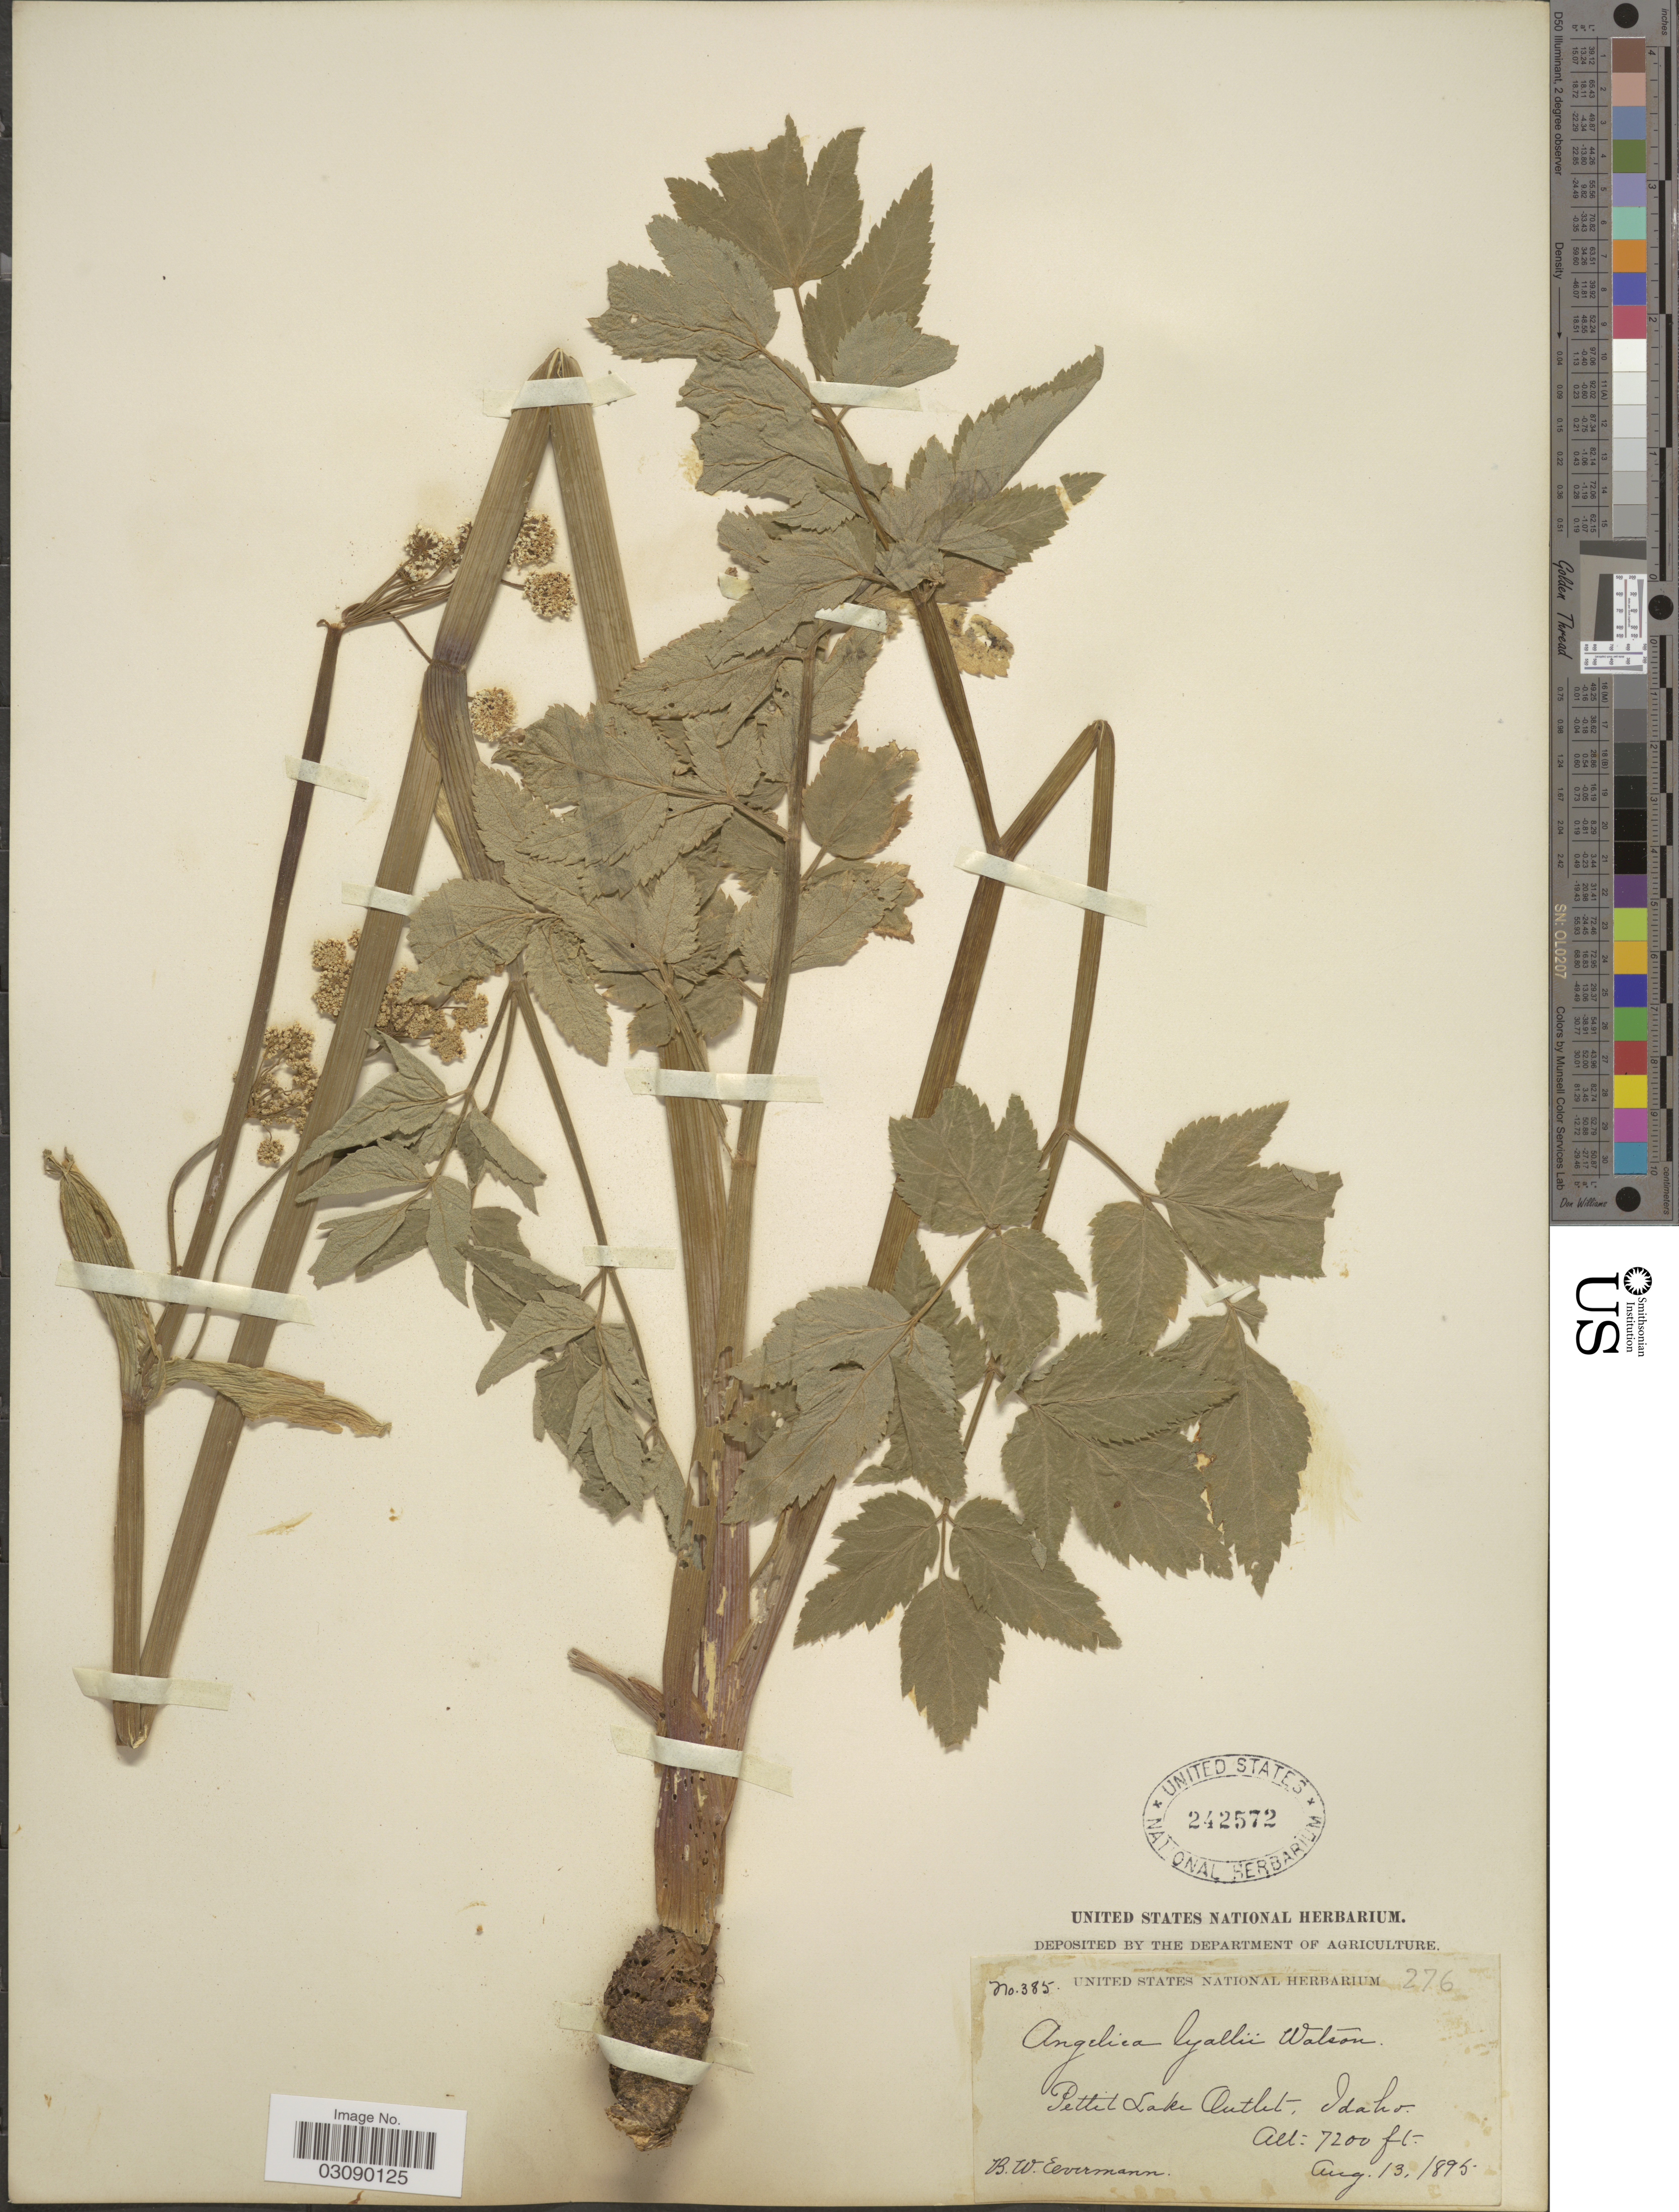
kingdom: Plantae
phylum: Tracheophyta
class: Magnoliopsida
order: Apiales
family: Apiaceae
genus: Angelica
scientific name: Angelica arguta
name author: Nutt.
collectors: B. W. Evermann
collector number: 385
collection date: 1895-08-13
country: United States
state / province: Idaho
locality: Pettit Lake Outlet.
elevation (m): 2195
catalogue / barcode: US 242572